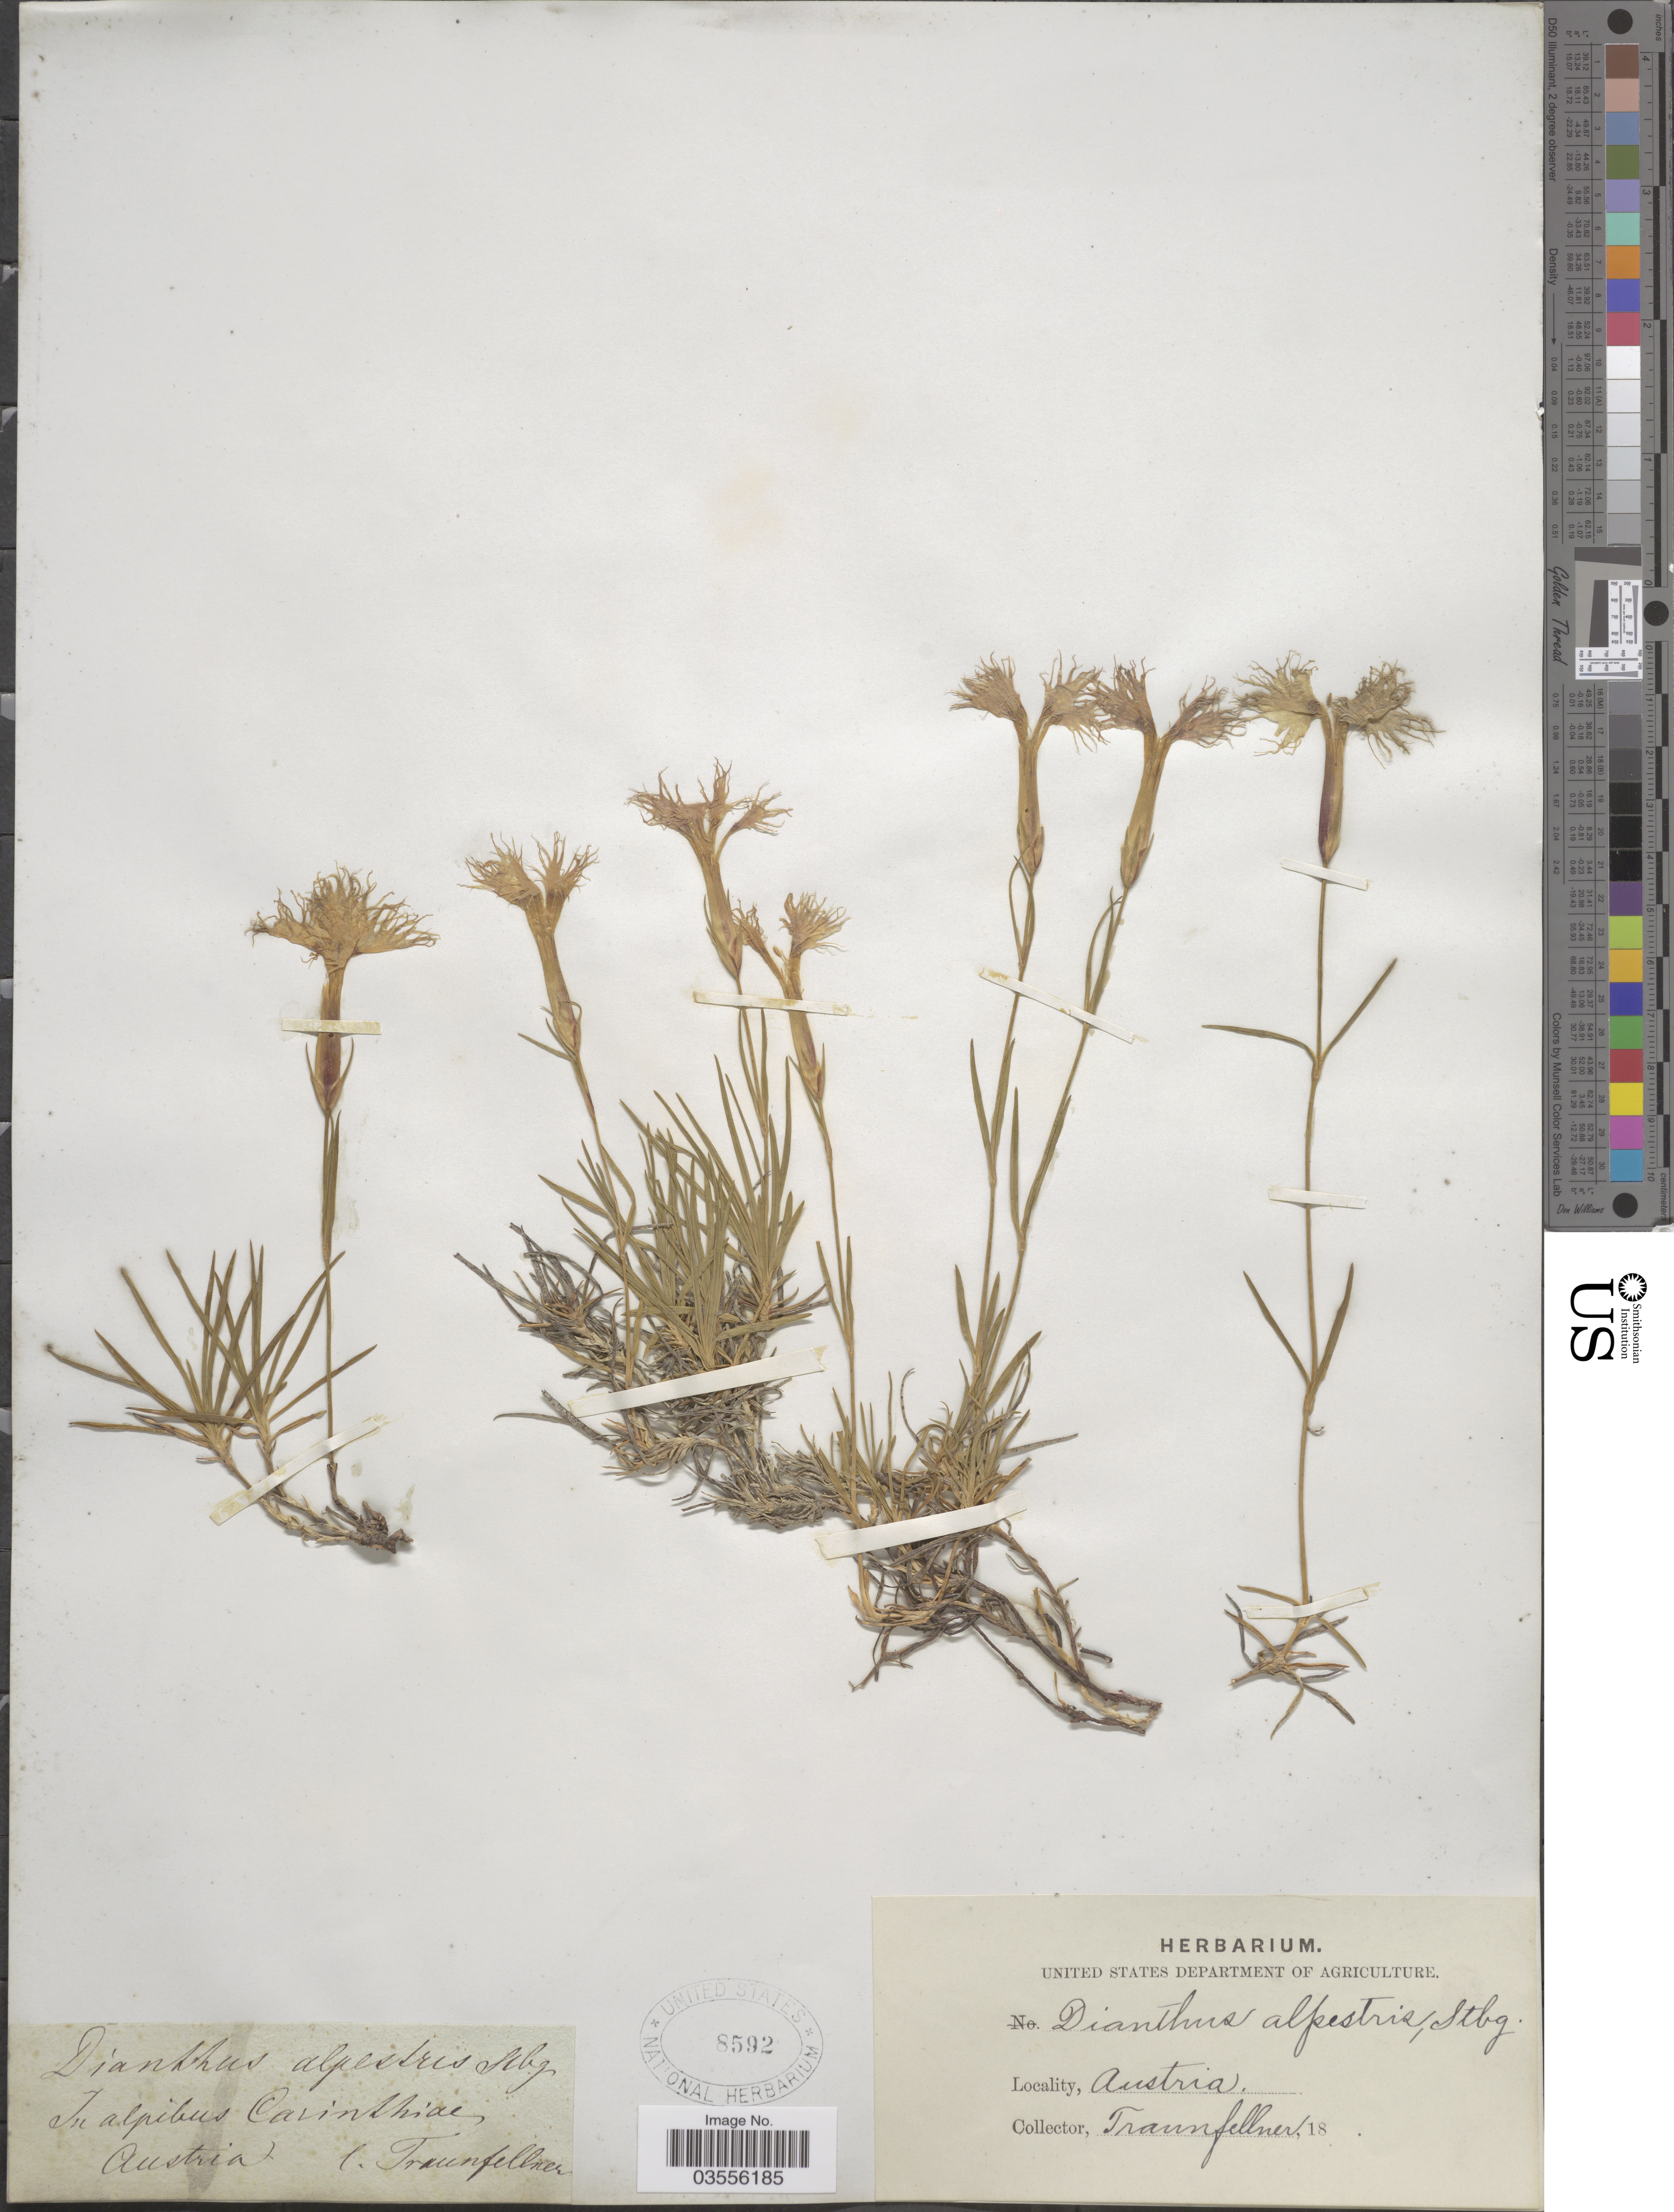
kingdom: Plantae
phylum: Tracheophyta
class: Magnoliopsida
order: Caryophyllales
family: Caryophyllaceae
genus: Dianthus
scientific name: Dianthus alpestris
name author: Sternb.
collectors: Traunfellner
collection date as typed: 18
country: Austria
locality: In alpibus Carinthiæ.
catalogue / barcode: US 8592